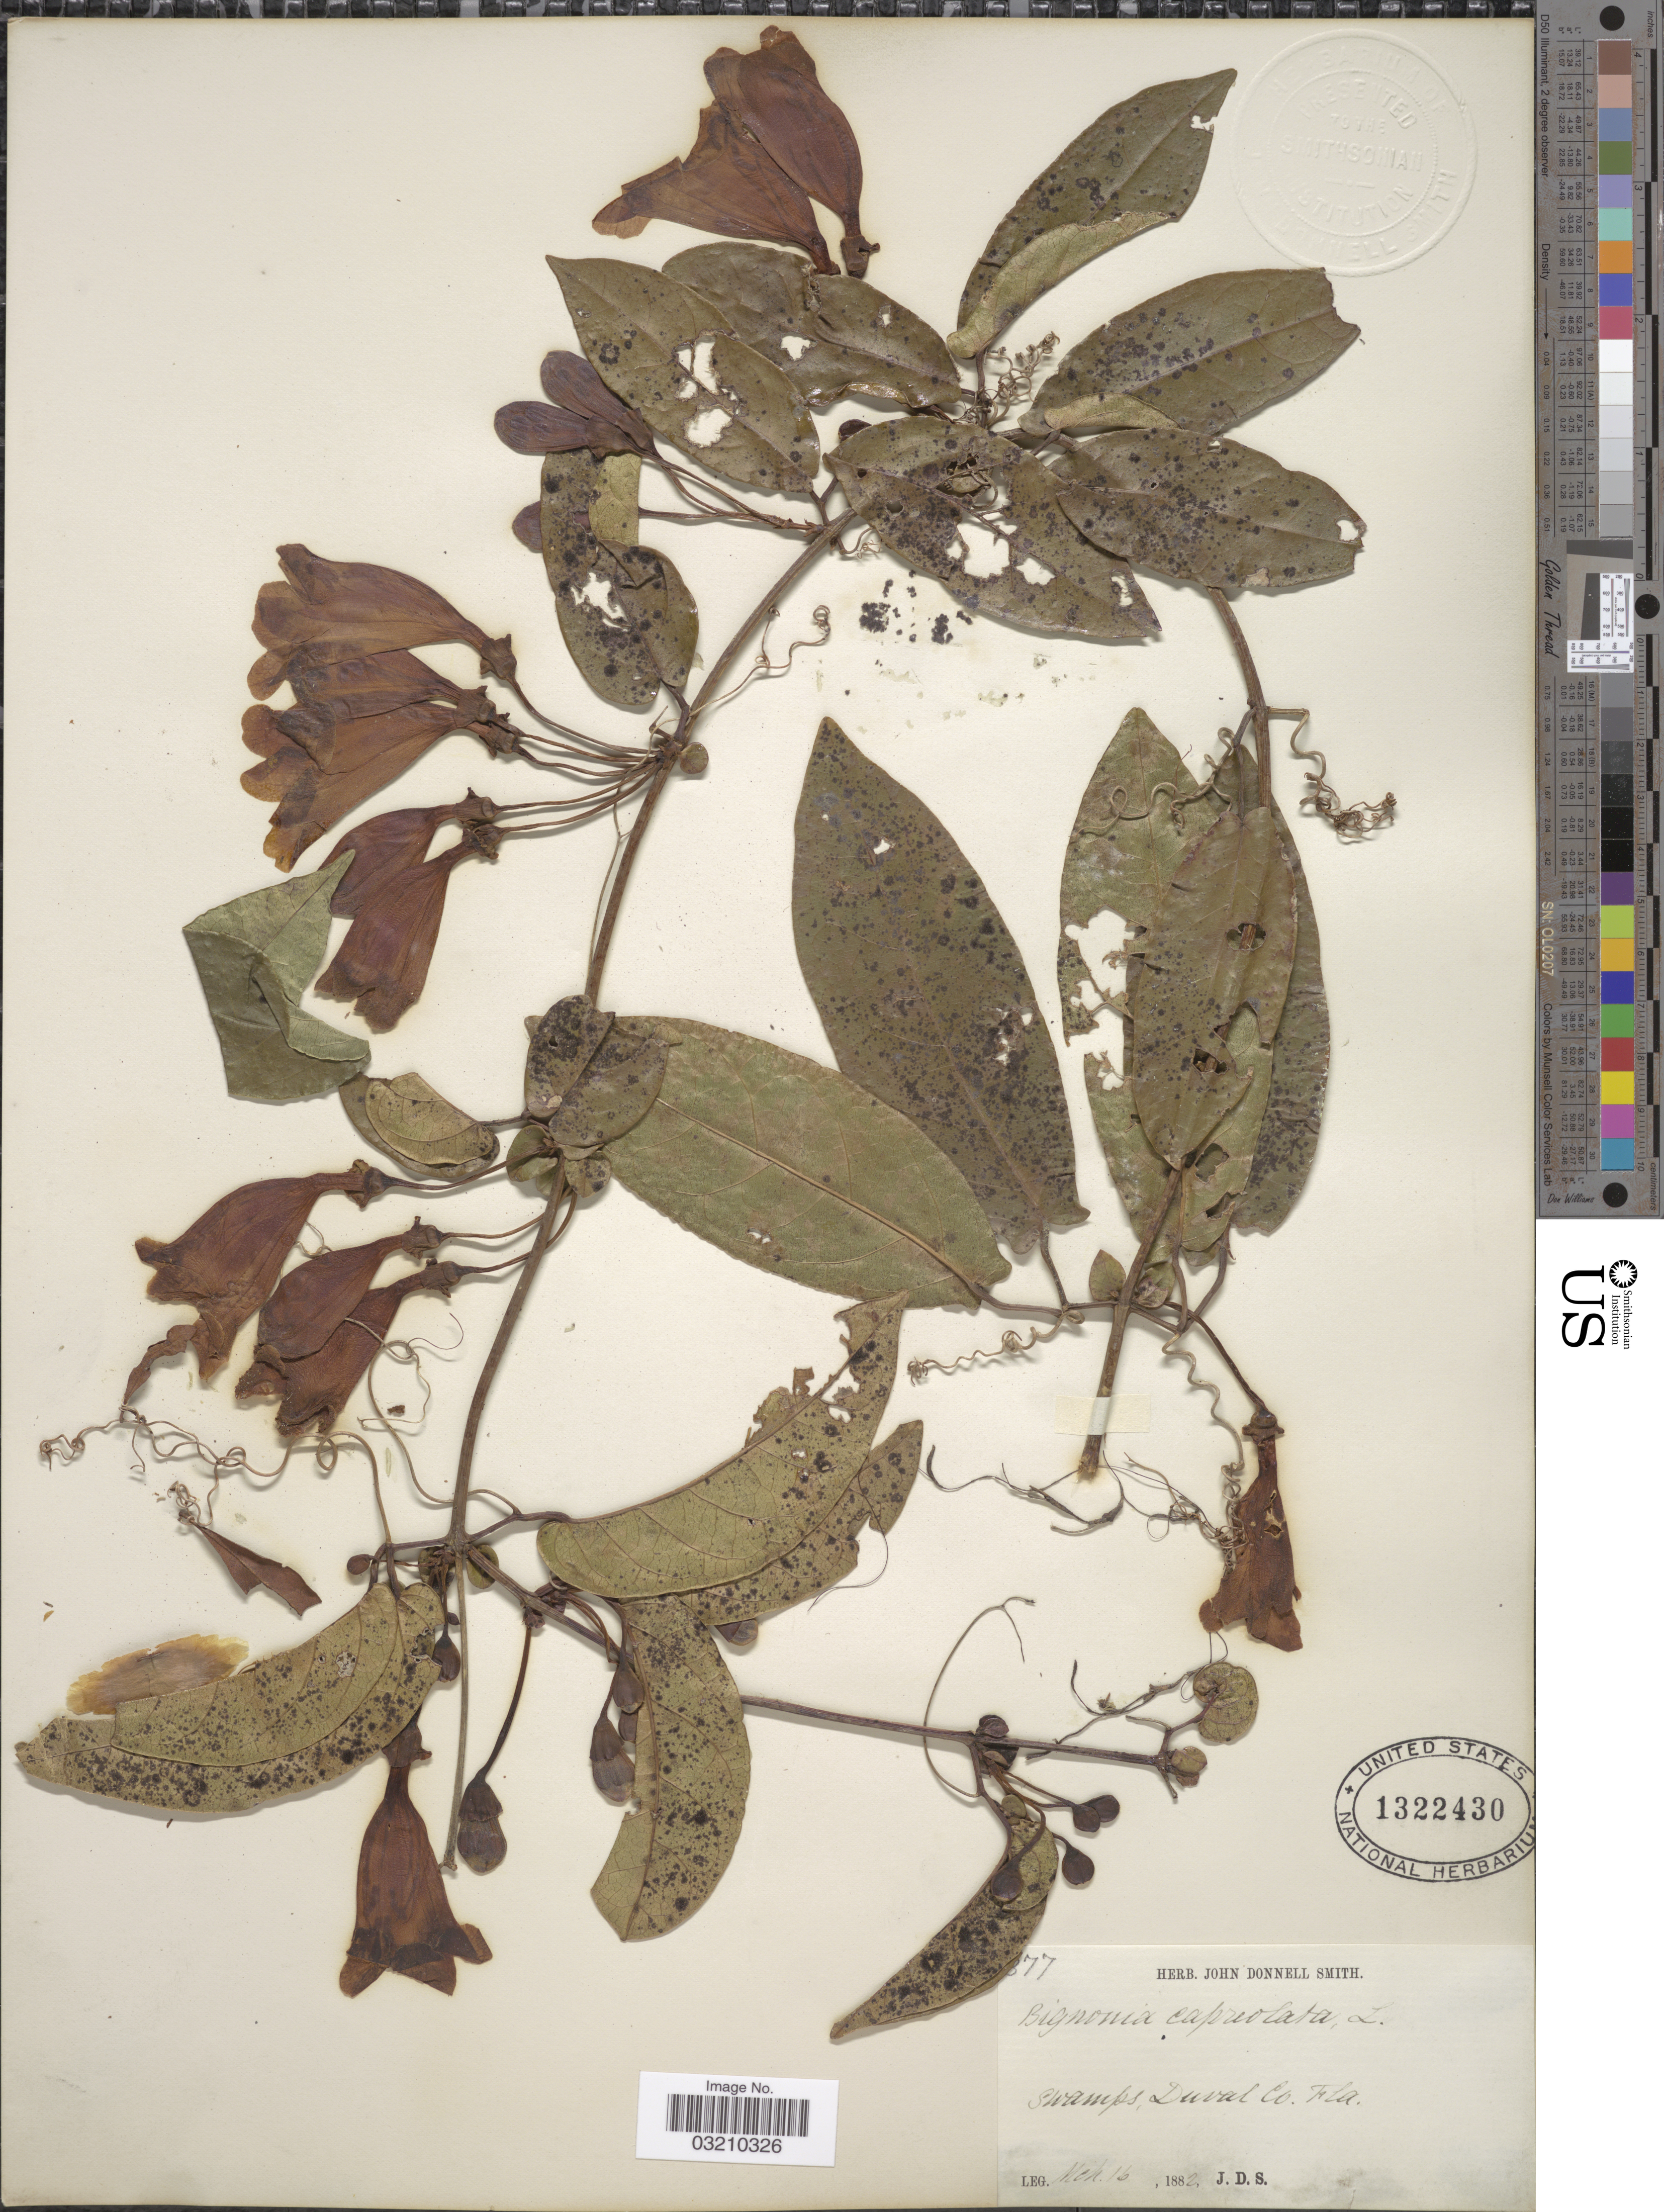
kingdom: Plantae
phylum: Tracheophyta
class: Magnoliopsida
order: Lamiales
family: Bignoniaceae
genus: Bignonia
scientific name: Bignonia capreolata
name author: L.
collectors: J. Donnell Smith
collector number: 377*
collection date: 1883-03-16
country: United States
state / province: Florida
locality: Duval Co.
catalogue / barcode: US 1322430